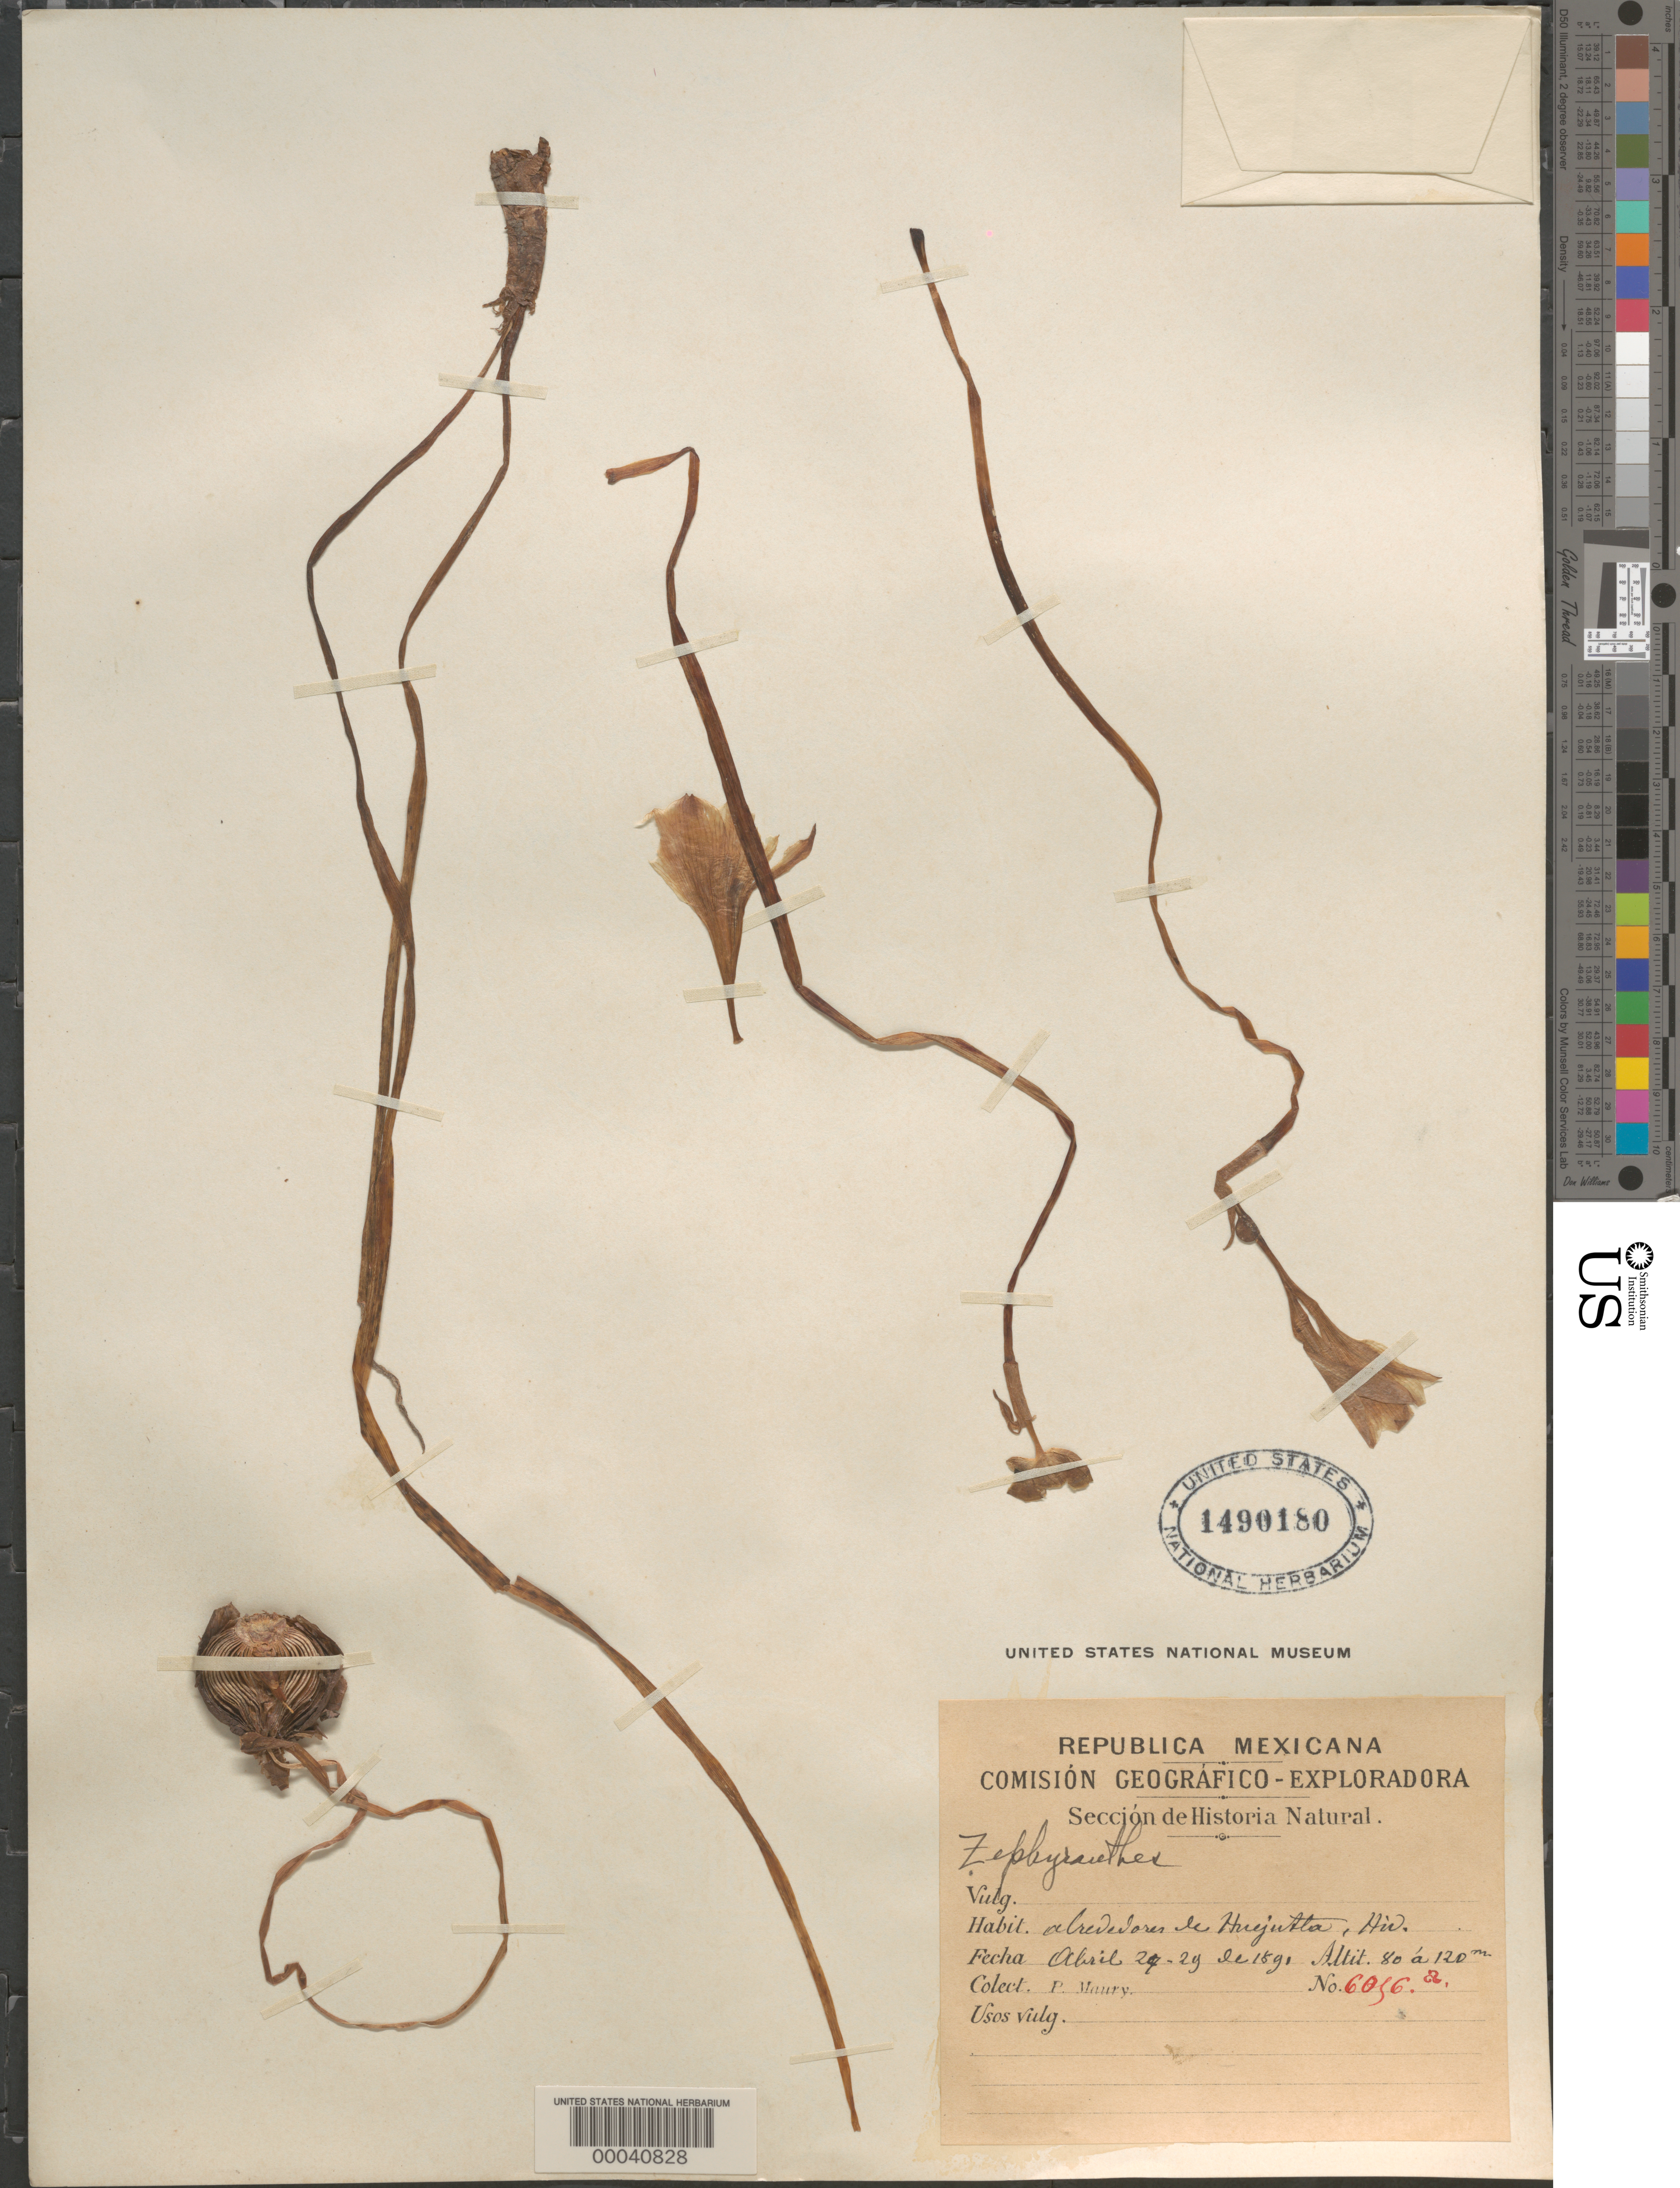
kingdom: Plantae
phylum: Tracheophyta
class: Liliopsida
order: Asparagales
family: Amaryllidaceae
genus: Zephyranthes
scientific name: Zephyranthes sp.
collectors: P. J. Maury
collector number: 6096a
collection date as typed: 27 Apr 1891 to 29 Apr 1891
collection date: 1891-04-27/1891-04-29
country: Mexico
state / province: Hidalgo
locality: Alrededores de Huijutla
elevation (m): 80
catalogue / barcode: US 1490180